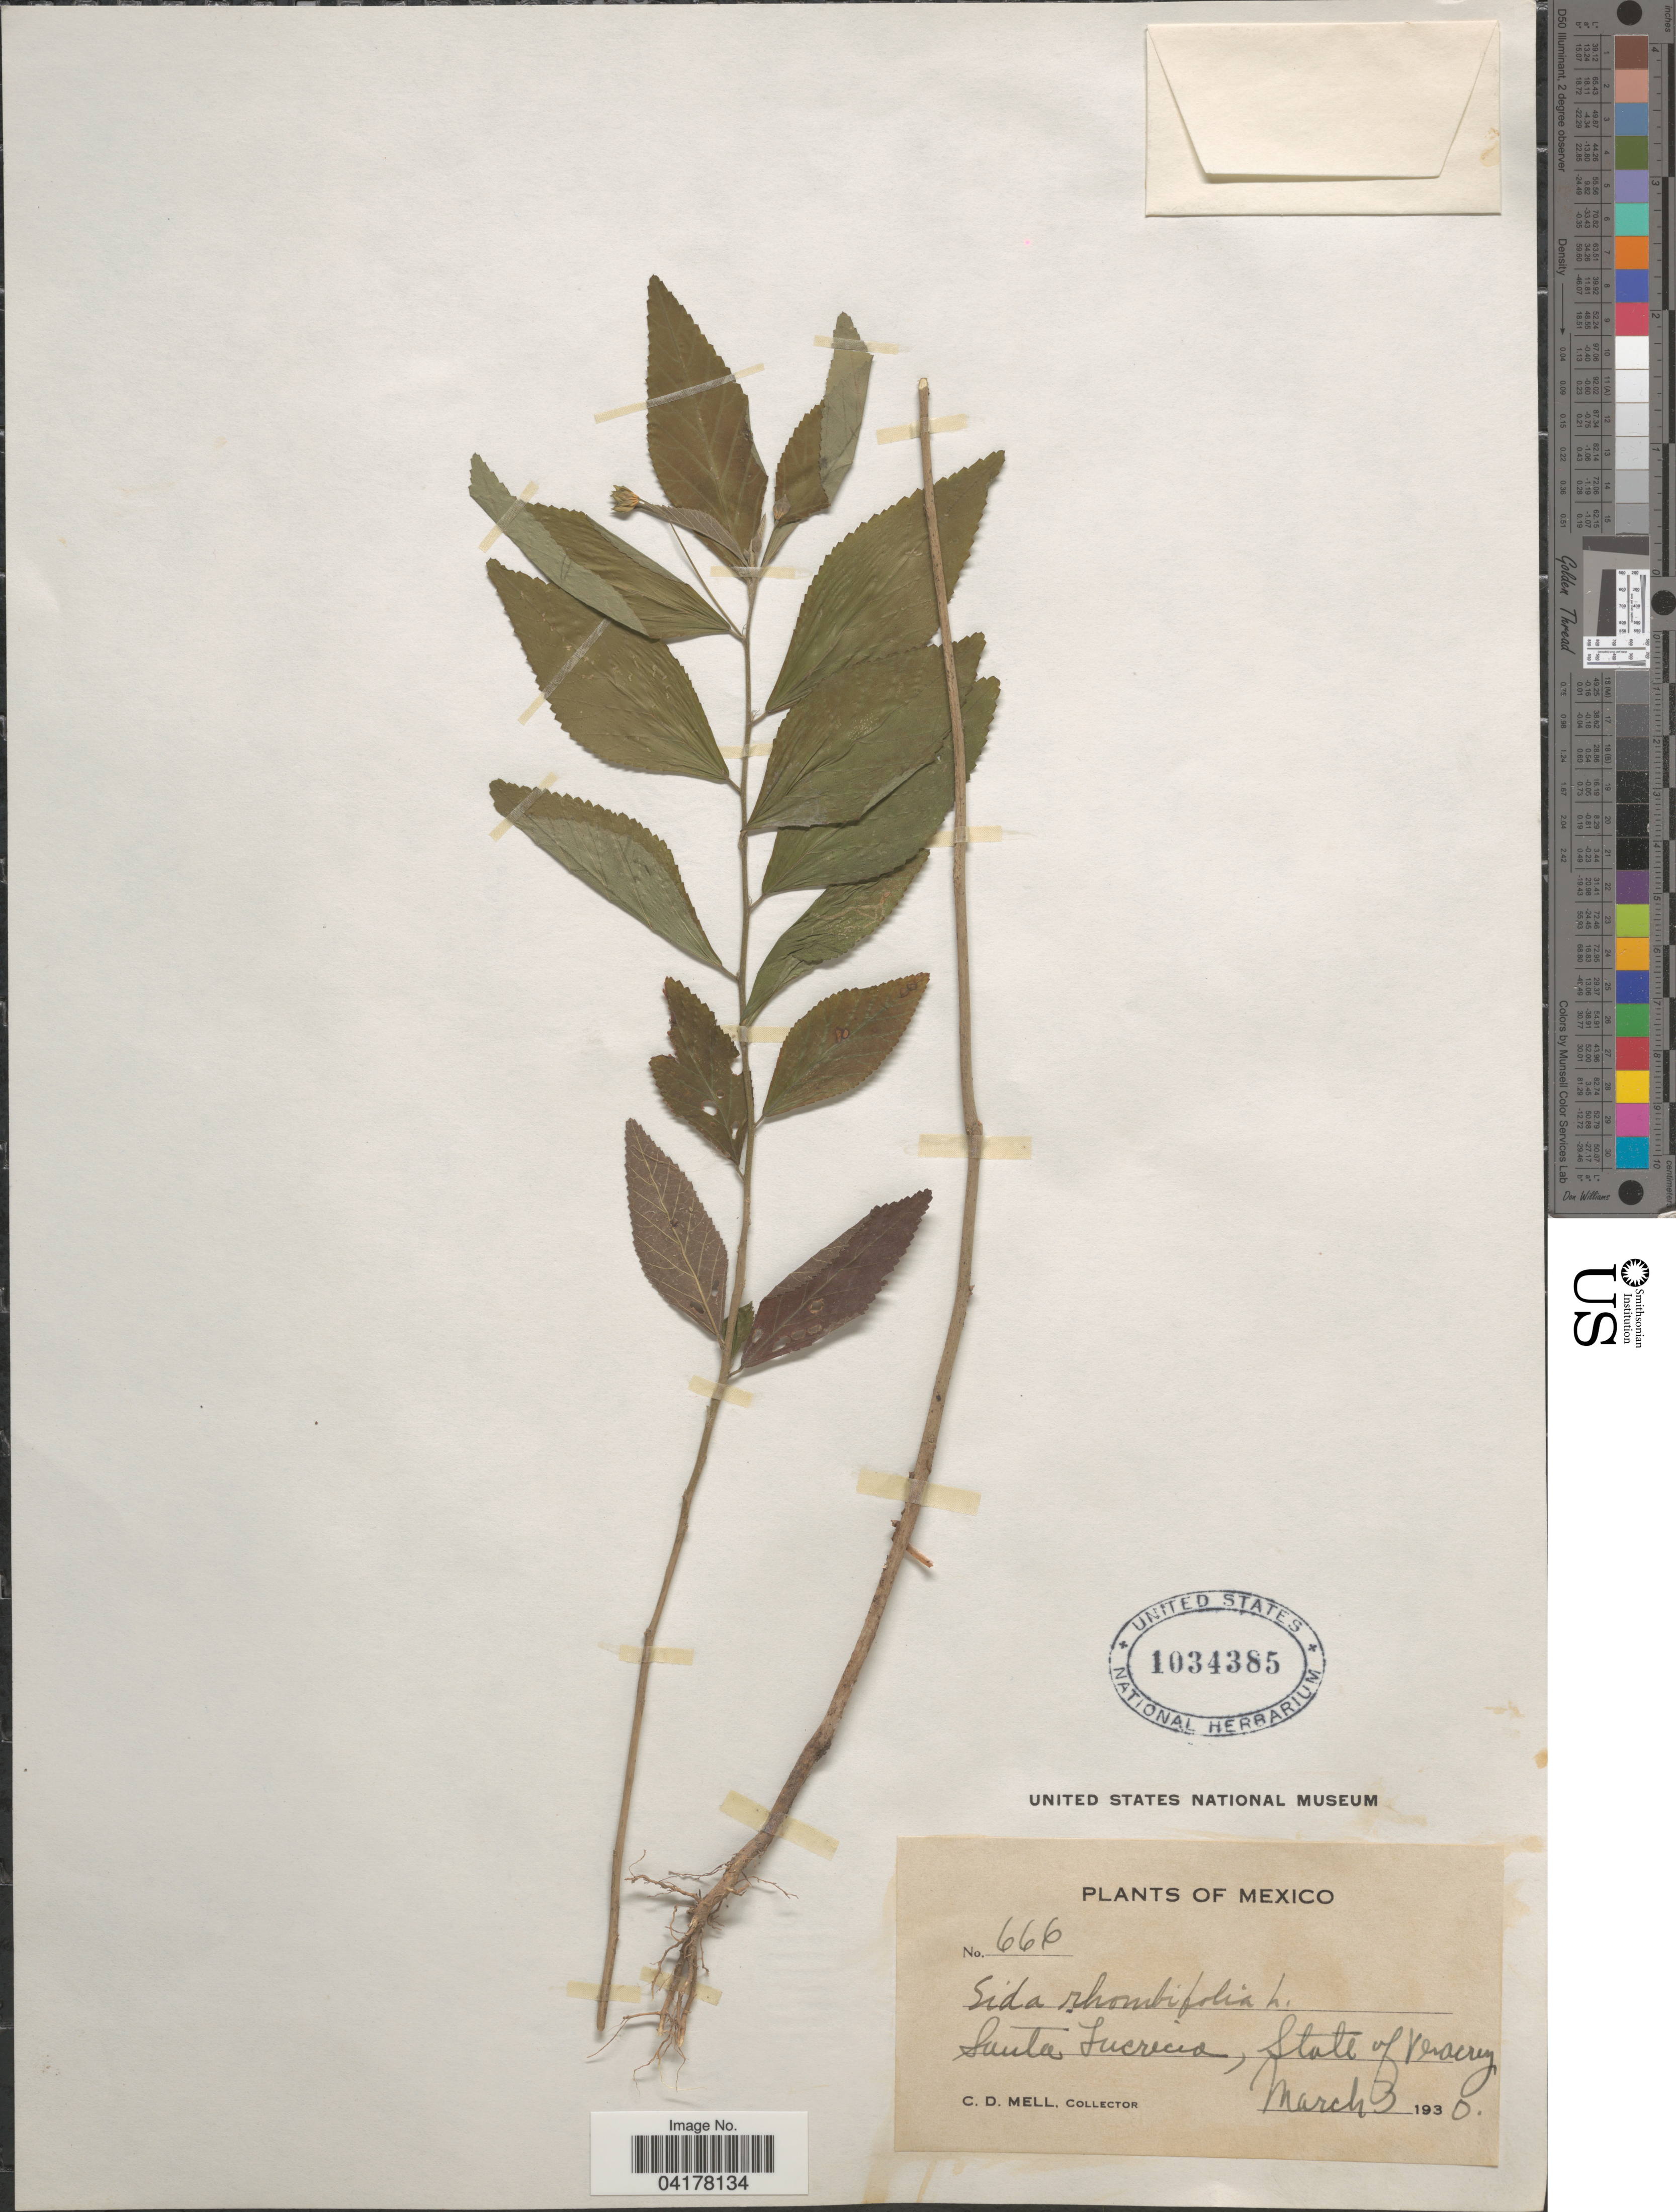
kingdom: Plantae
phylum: Tracheophyta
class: Magnoliopsida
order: Malvales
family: Malvaceae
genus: Sida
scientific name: Sida rhombifolia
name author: L.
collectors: C. D. Mell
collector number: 666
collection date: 1930-03-03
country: Mexico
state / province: Veracruz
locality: Santa Lucrecia, State of Veracruz.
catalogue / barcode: US 1034385